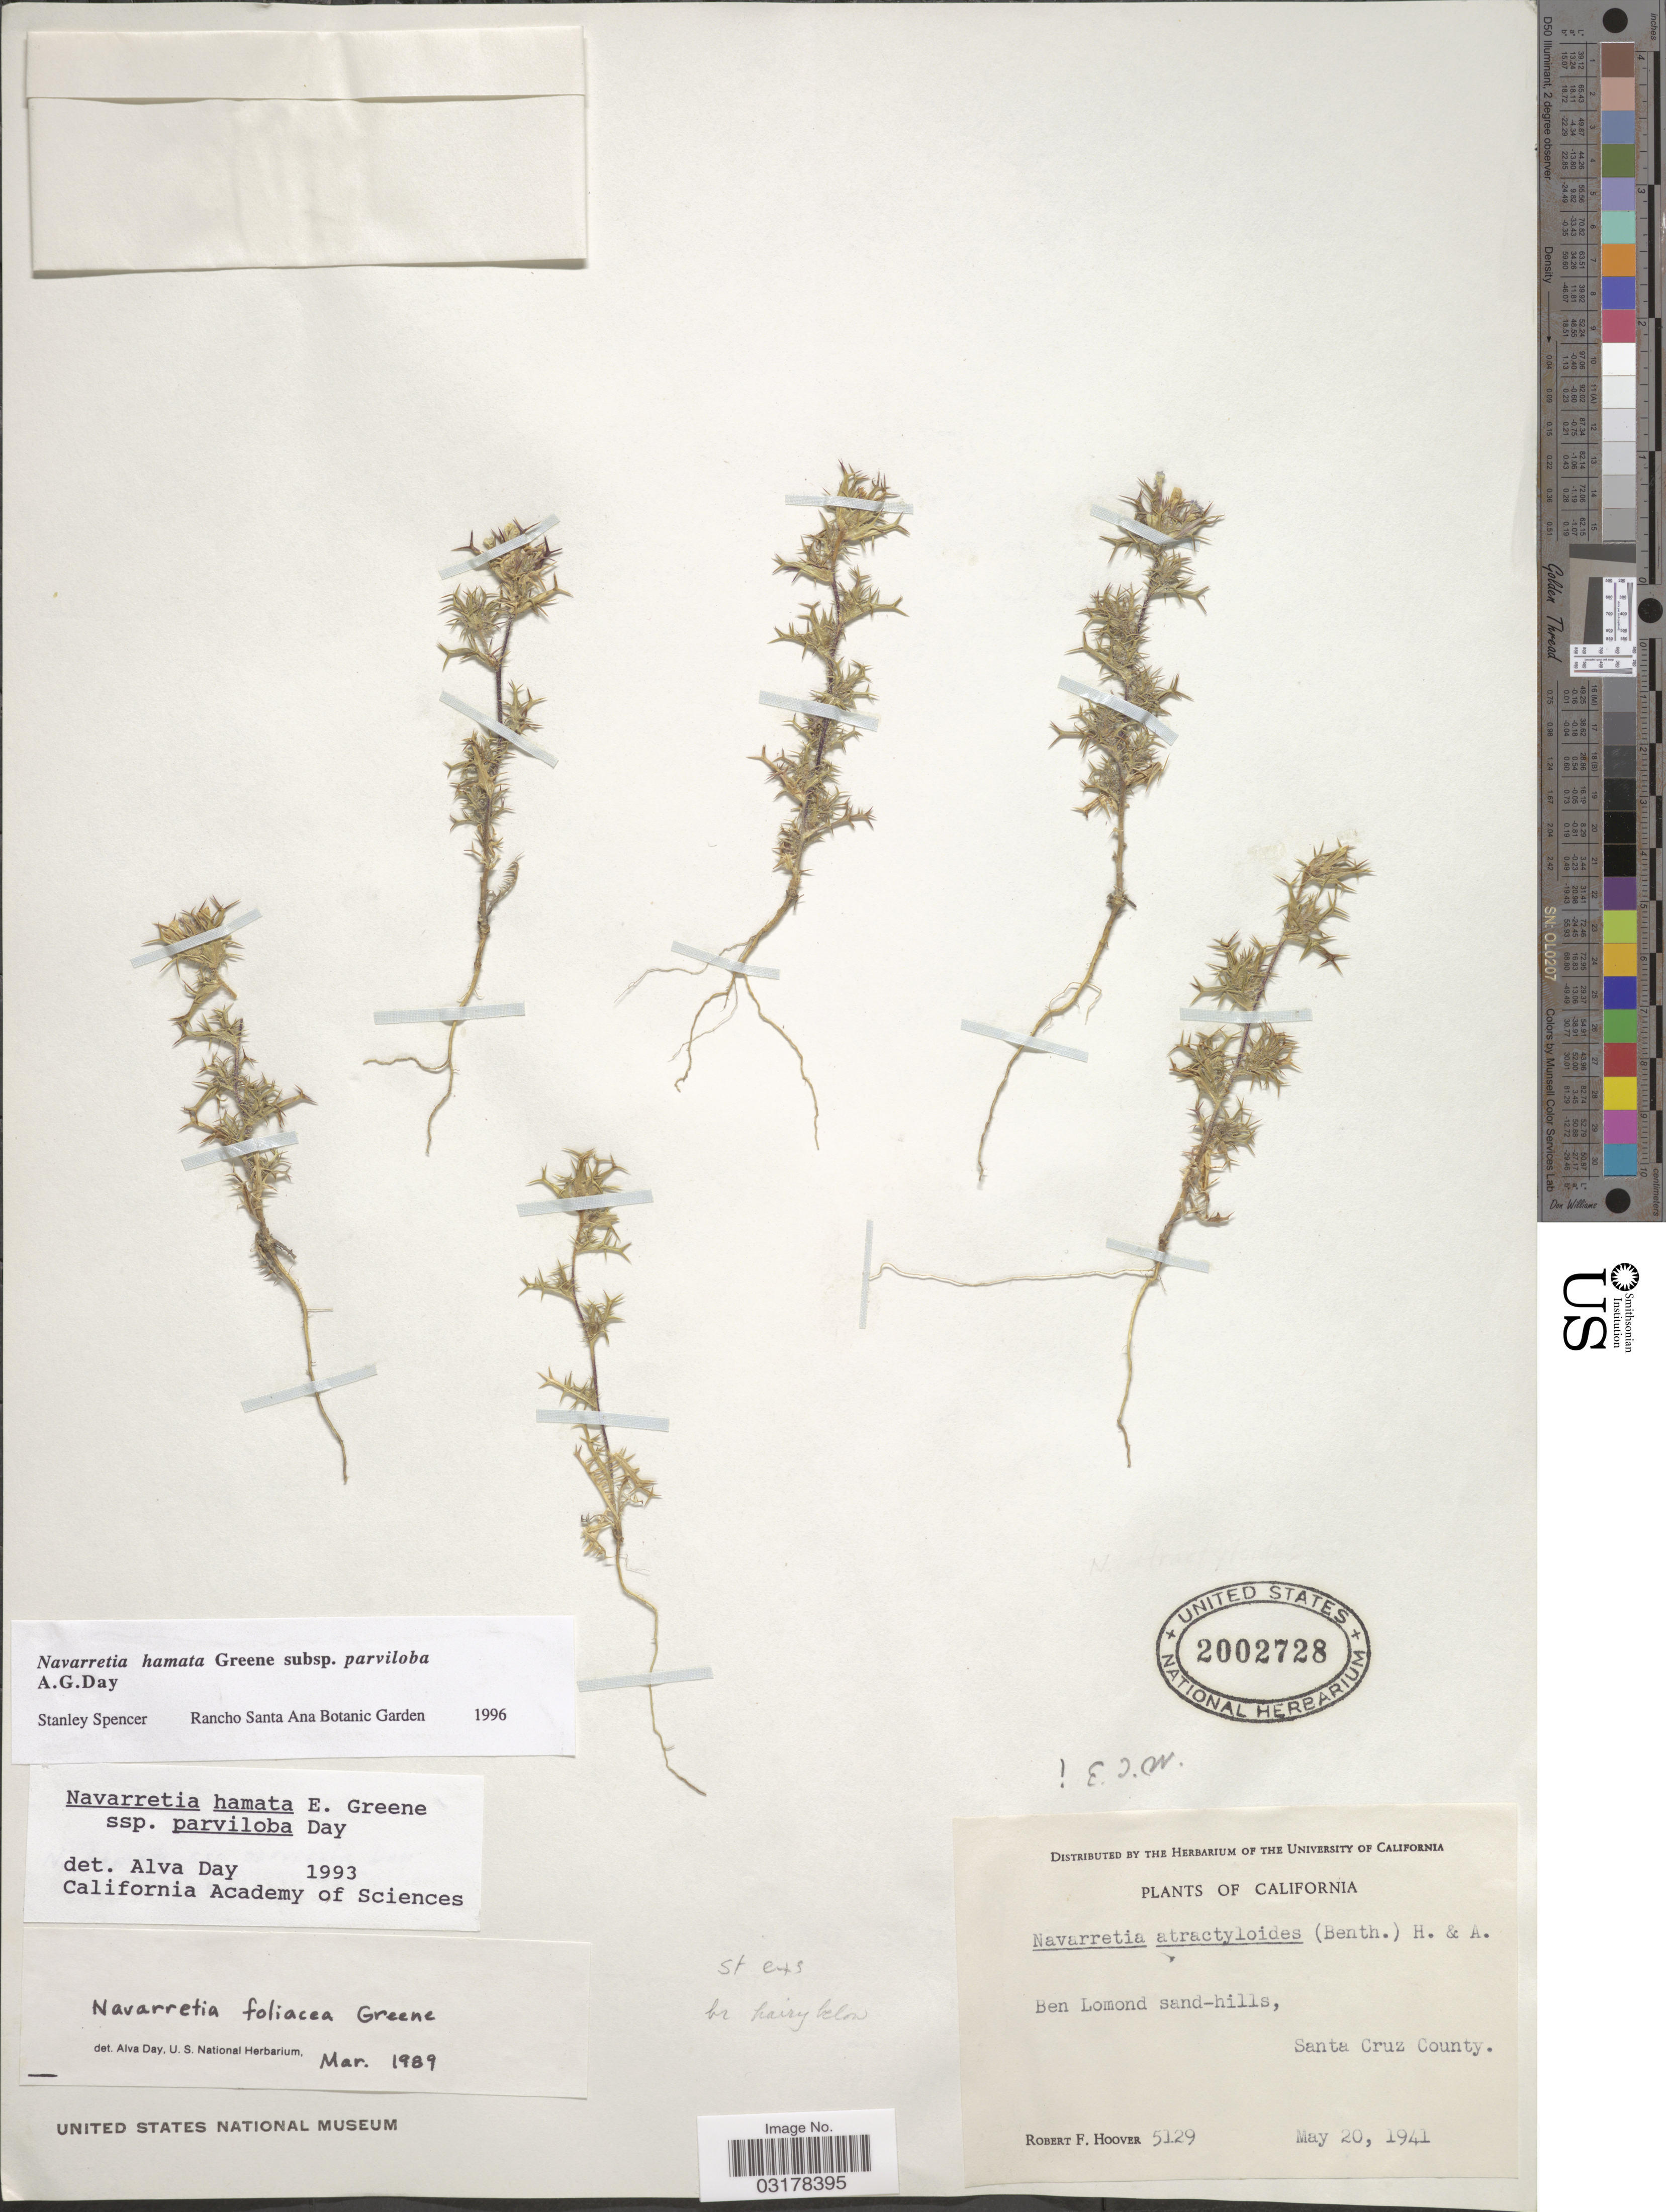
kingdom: Plantae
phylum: Tracheophyta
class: Magnoliopsida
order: Ericales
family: Polemoniaceae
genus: Navarretia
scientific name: Navarretia hamata subsp. parviloba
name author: A.G. Day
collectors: R. F. Hoover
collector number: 5129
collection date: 1941-05-20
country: United States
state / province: California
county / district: Santa Cruz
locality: Ben Lomond sand-hills, Santa Cruz County.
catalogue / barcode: US 2002728